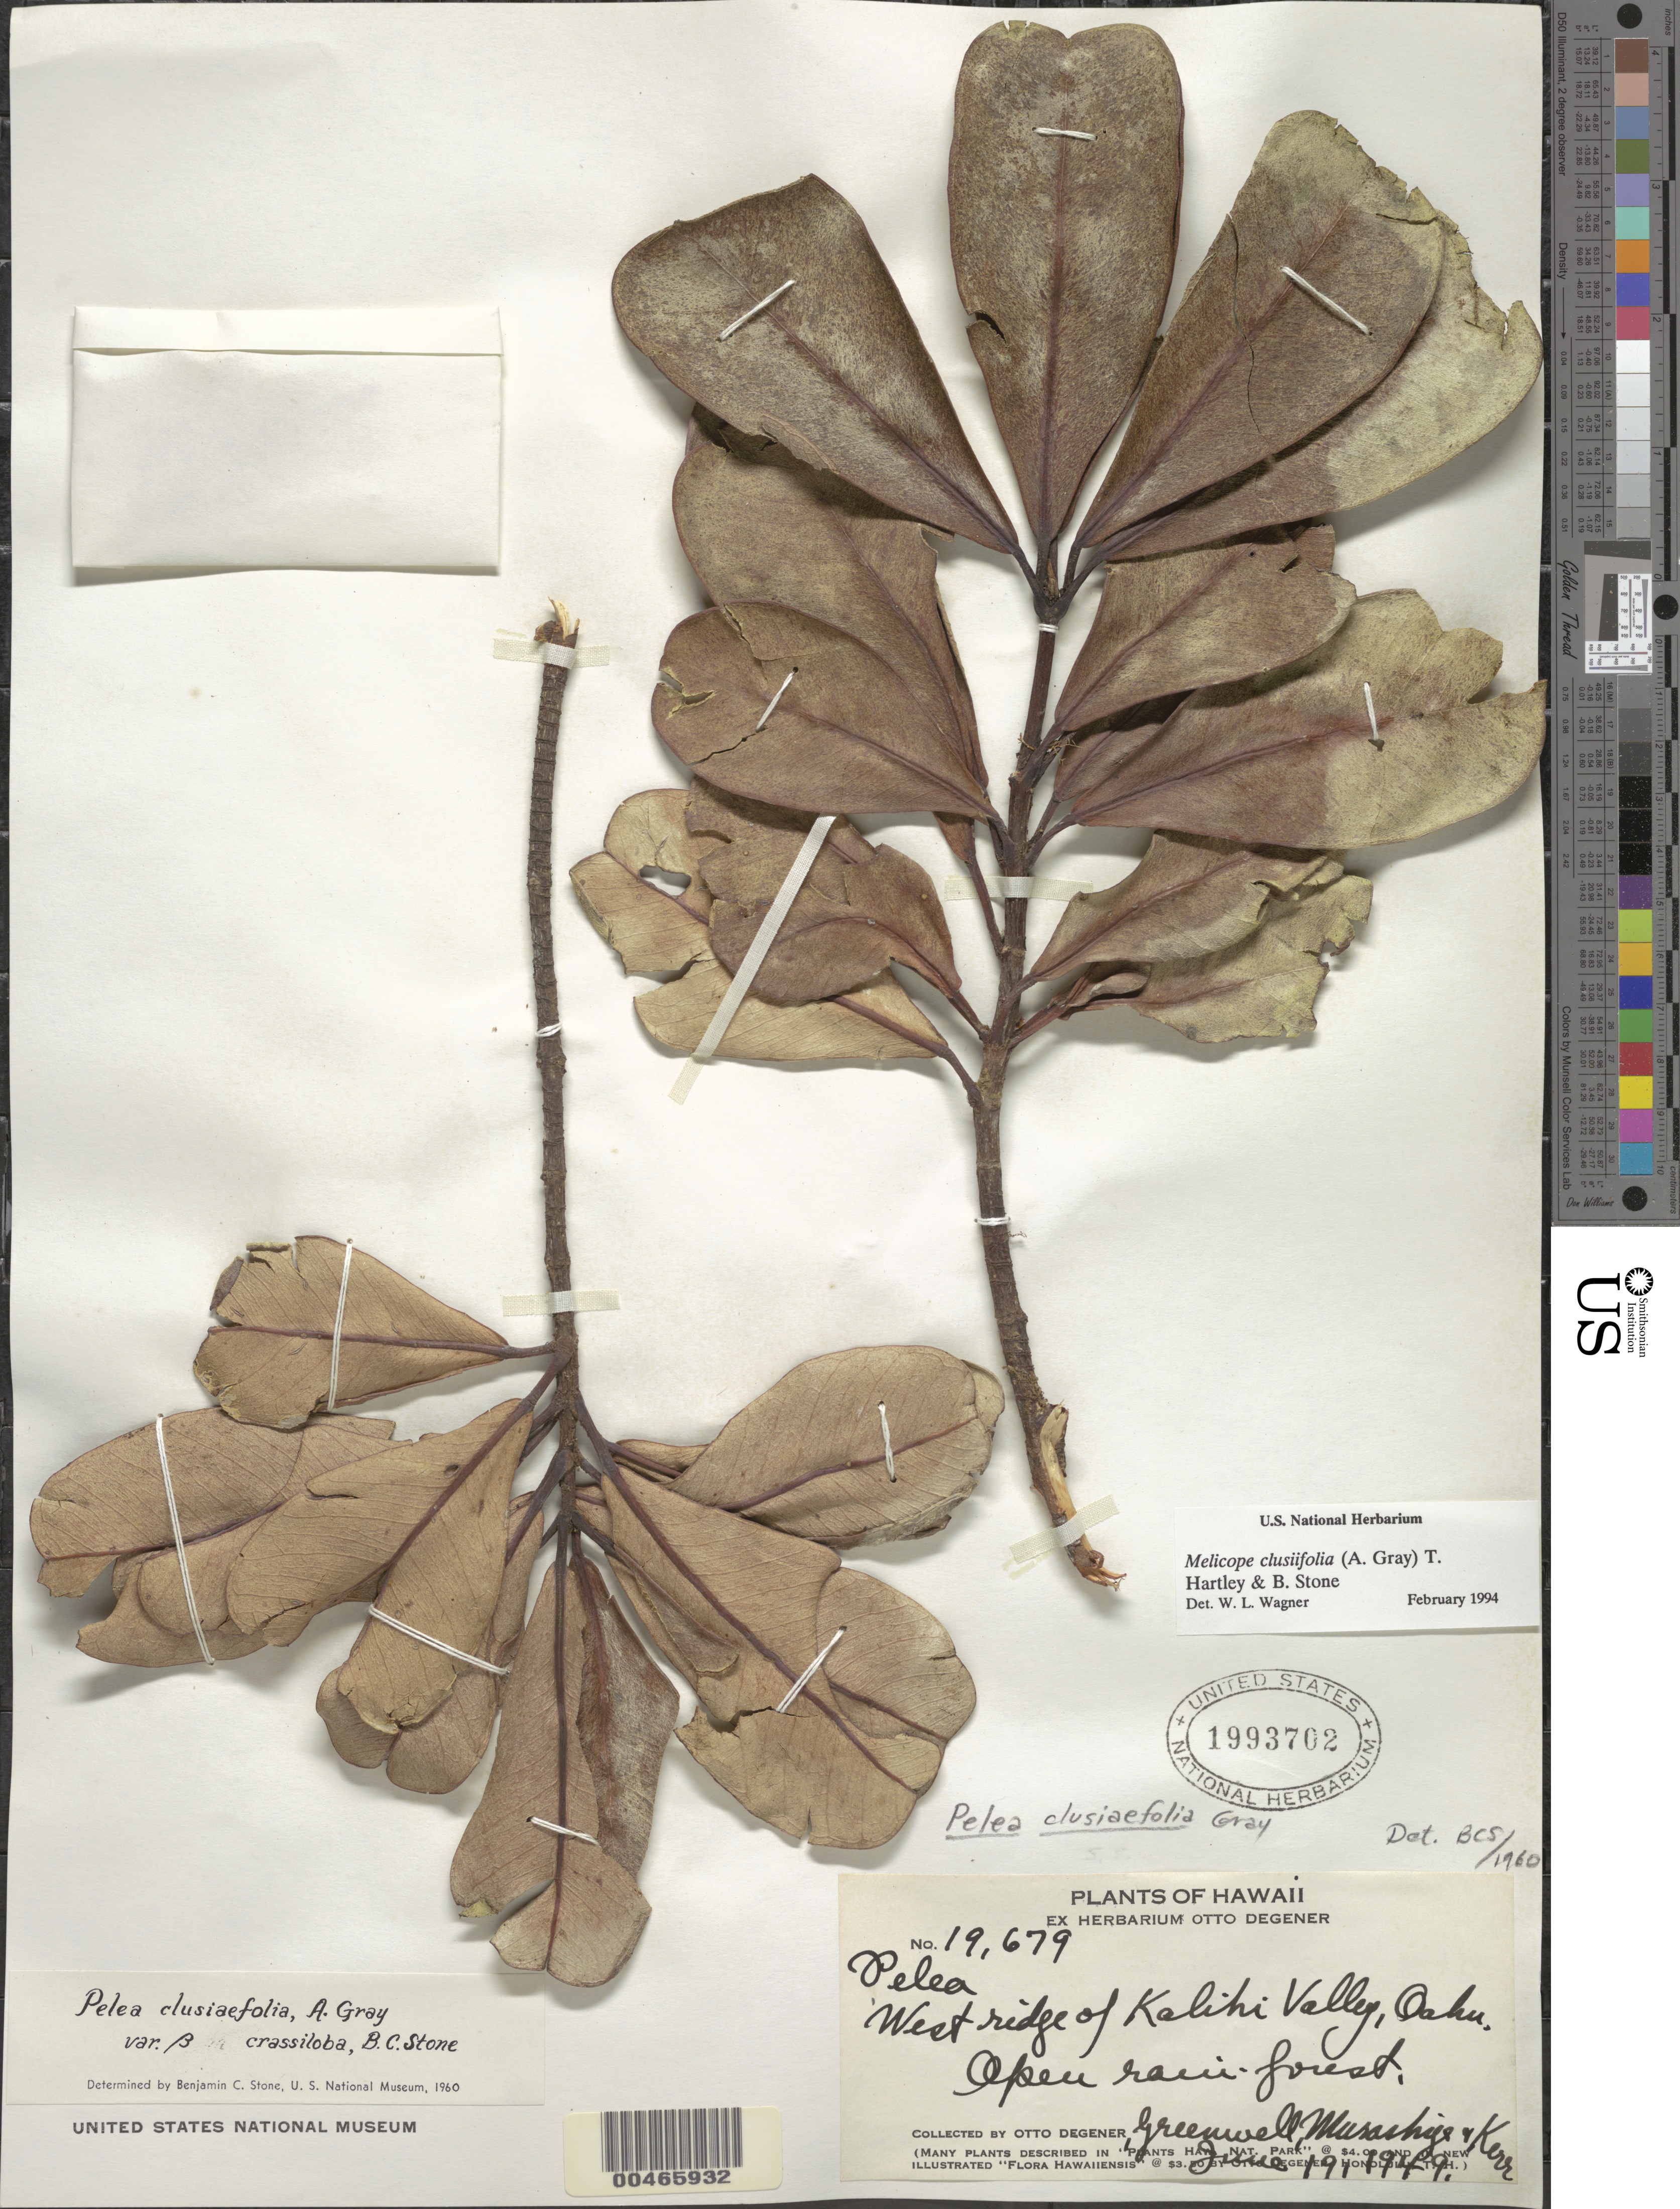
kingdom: Plantae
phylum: Tracheophyta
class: Magnoliopsida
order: Sapindales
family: Rutaceae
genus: Melicope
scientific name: Melicope clusiifolia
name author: (A. Gray) T.G. Hartley & B.C. Stone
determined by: Wagner, W. L., (BOT), Smithsonian Institution - National Museum of Natural History (UNITED STATES)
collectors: O. Degener, -. Greenwell, T. Murashige & Kerr, --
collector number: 19679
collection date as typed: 19 Jun 1949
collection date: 1949-06-19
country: United States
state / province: Hawaii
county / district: Honolulu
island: Oahu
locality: W ridge of Kalihi Valley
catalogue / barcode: US 1993702